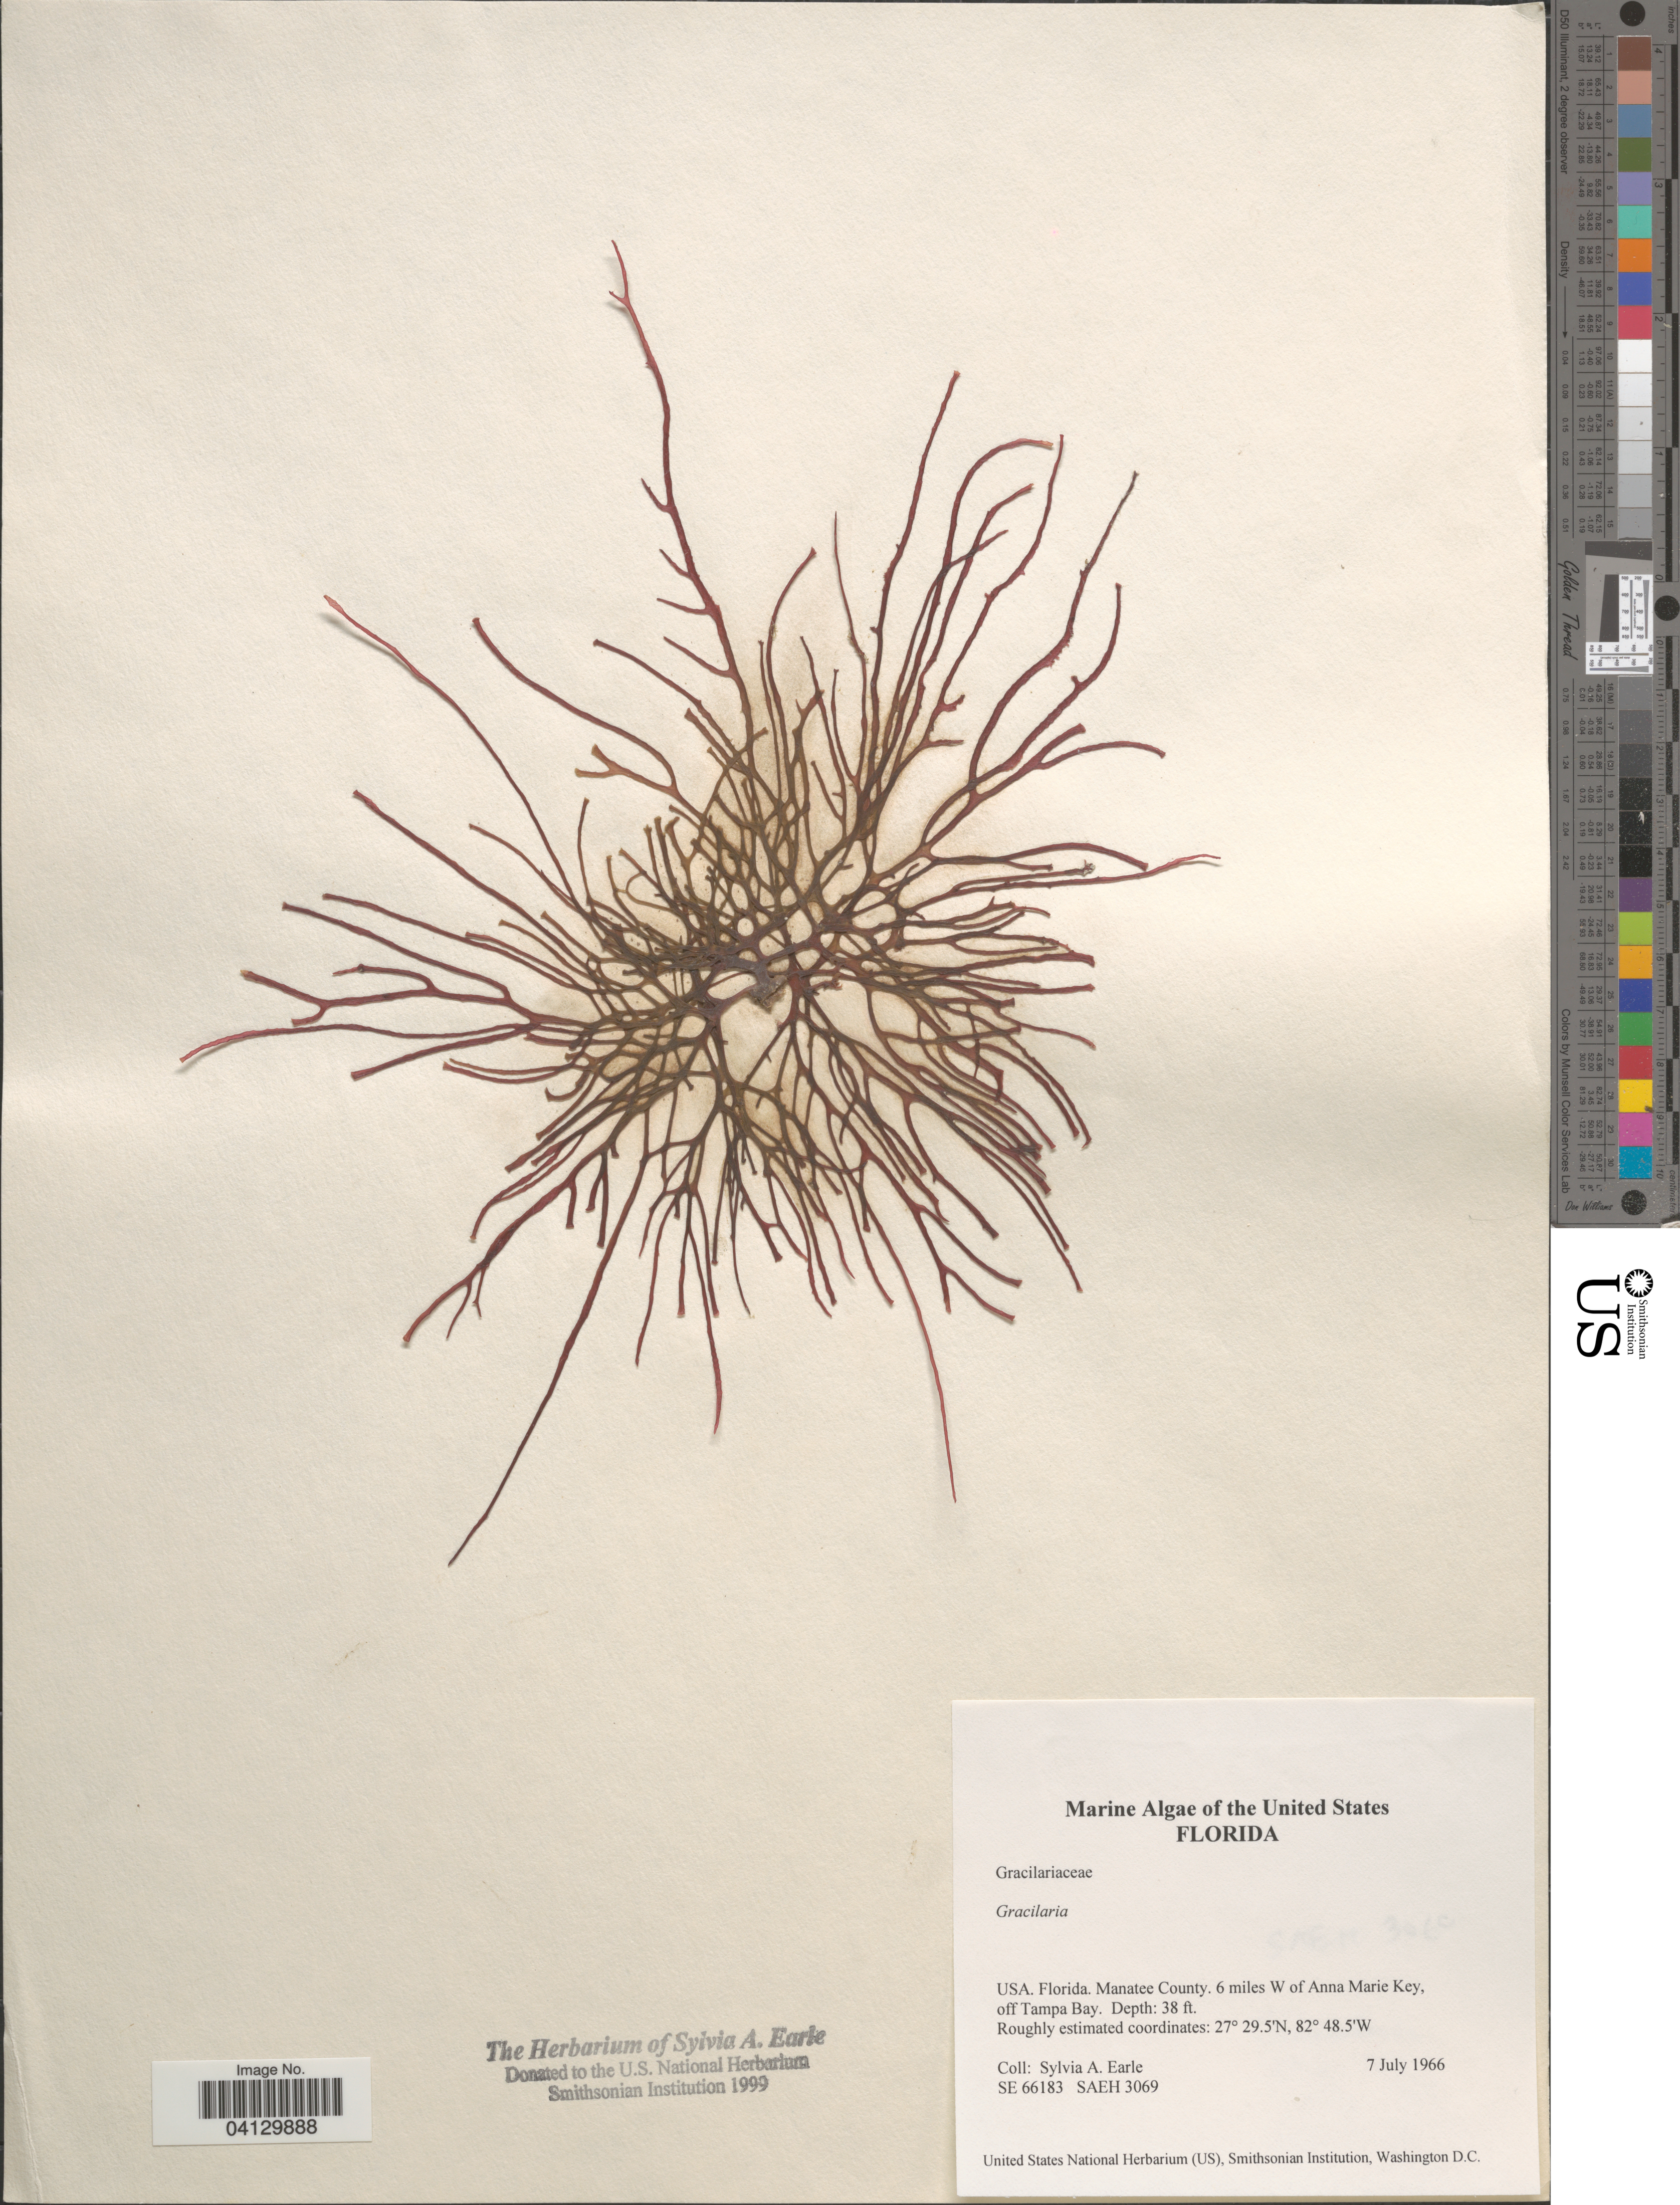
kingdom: Plantae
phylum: Rhodophyta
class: Florideophyceae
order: Gracilariales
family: Gracilariaceae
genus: Gracilaria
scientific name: Gracilaria sp.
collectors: S. A. Earle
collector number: SE66183/SAEH3069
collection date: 1966-07-07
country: United States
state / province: Florida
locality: Manatee County. 6 miles W of Anna Marie Key, off Tampa Bay.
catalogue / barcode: US 328703